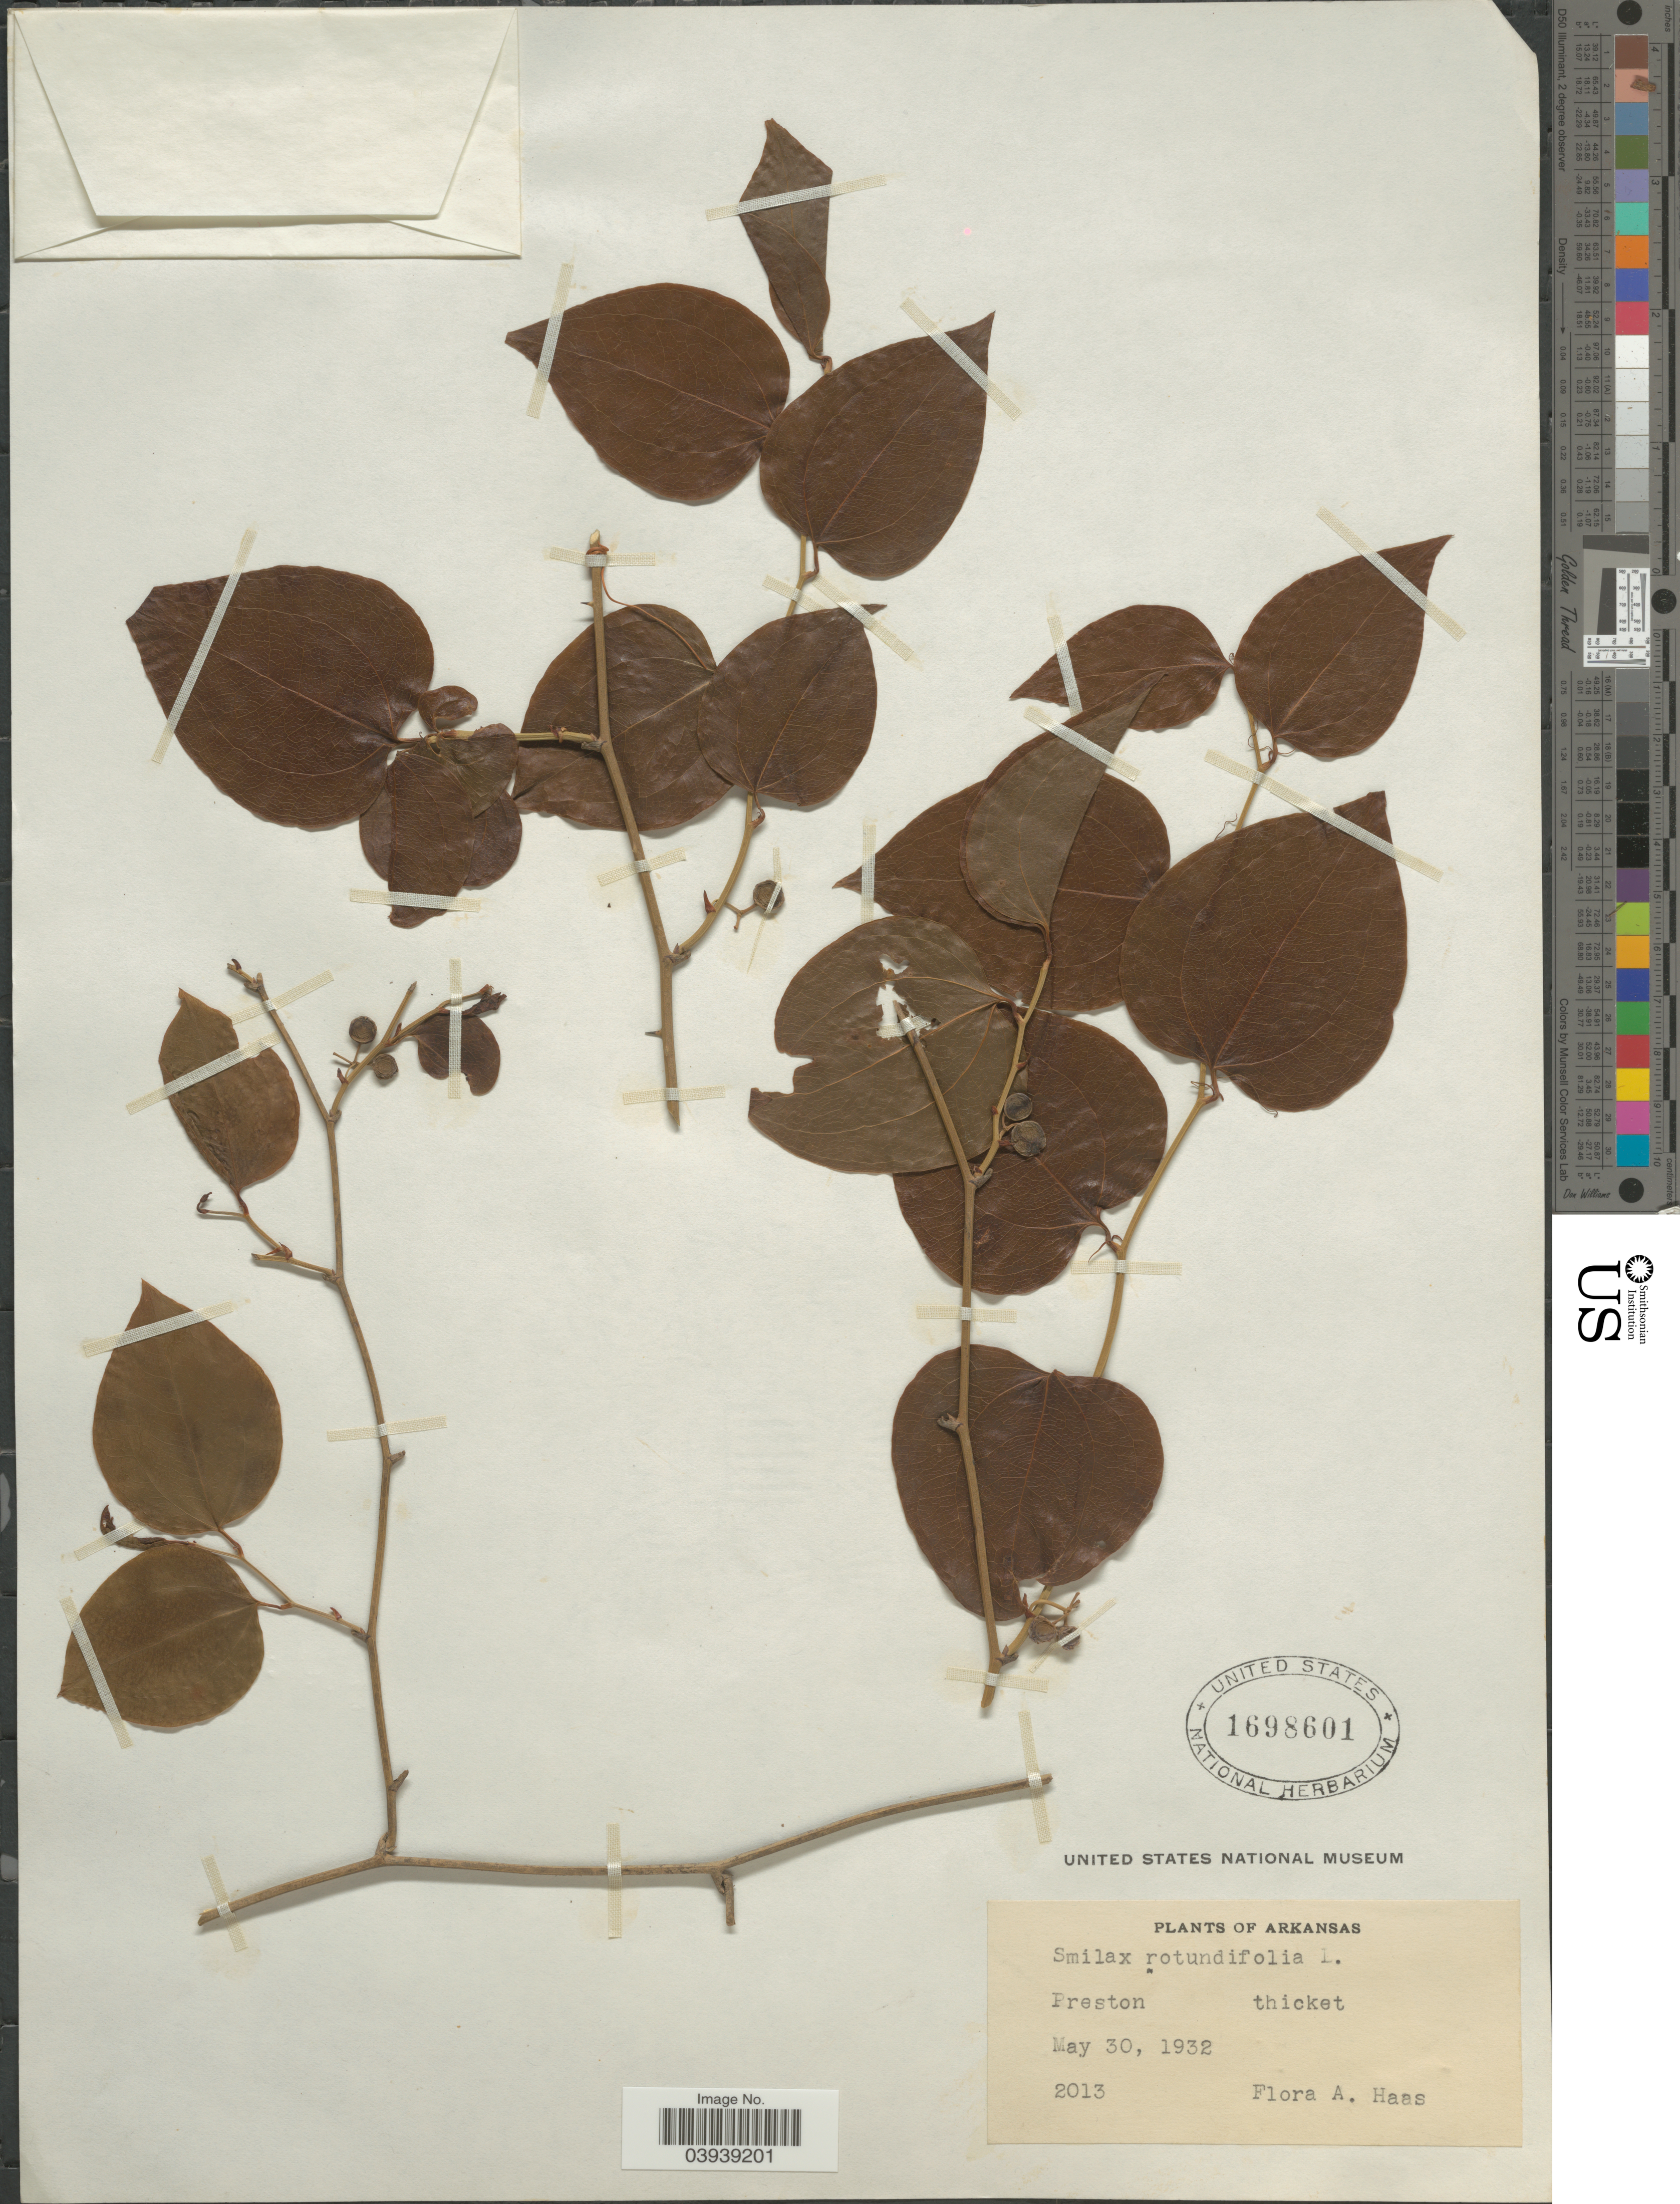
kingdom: Plantae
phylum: Tracheophyta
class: Liliopsida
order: Liliales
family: Smilacaceae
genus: Smilax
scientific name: Smilax rotundifolia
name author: L.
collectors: F. A. Haas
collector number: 2013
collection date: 1932-05-30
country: United States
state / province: Arkansas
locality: Preston thicket.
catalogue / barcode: US 1698601